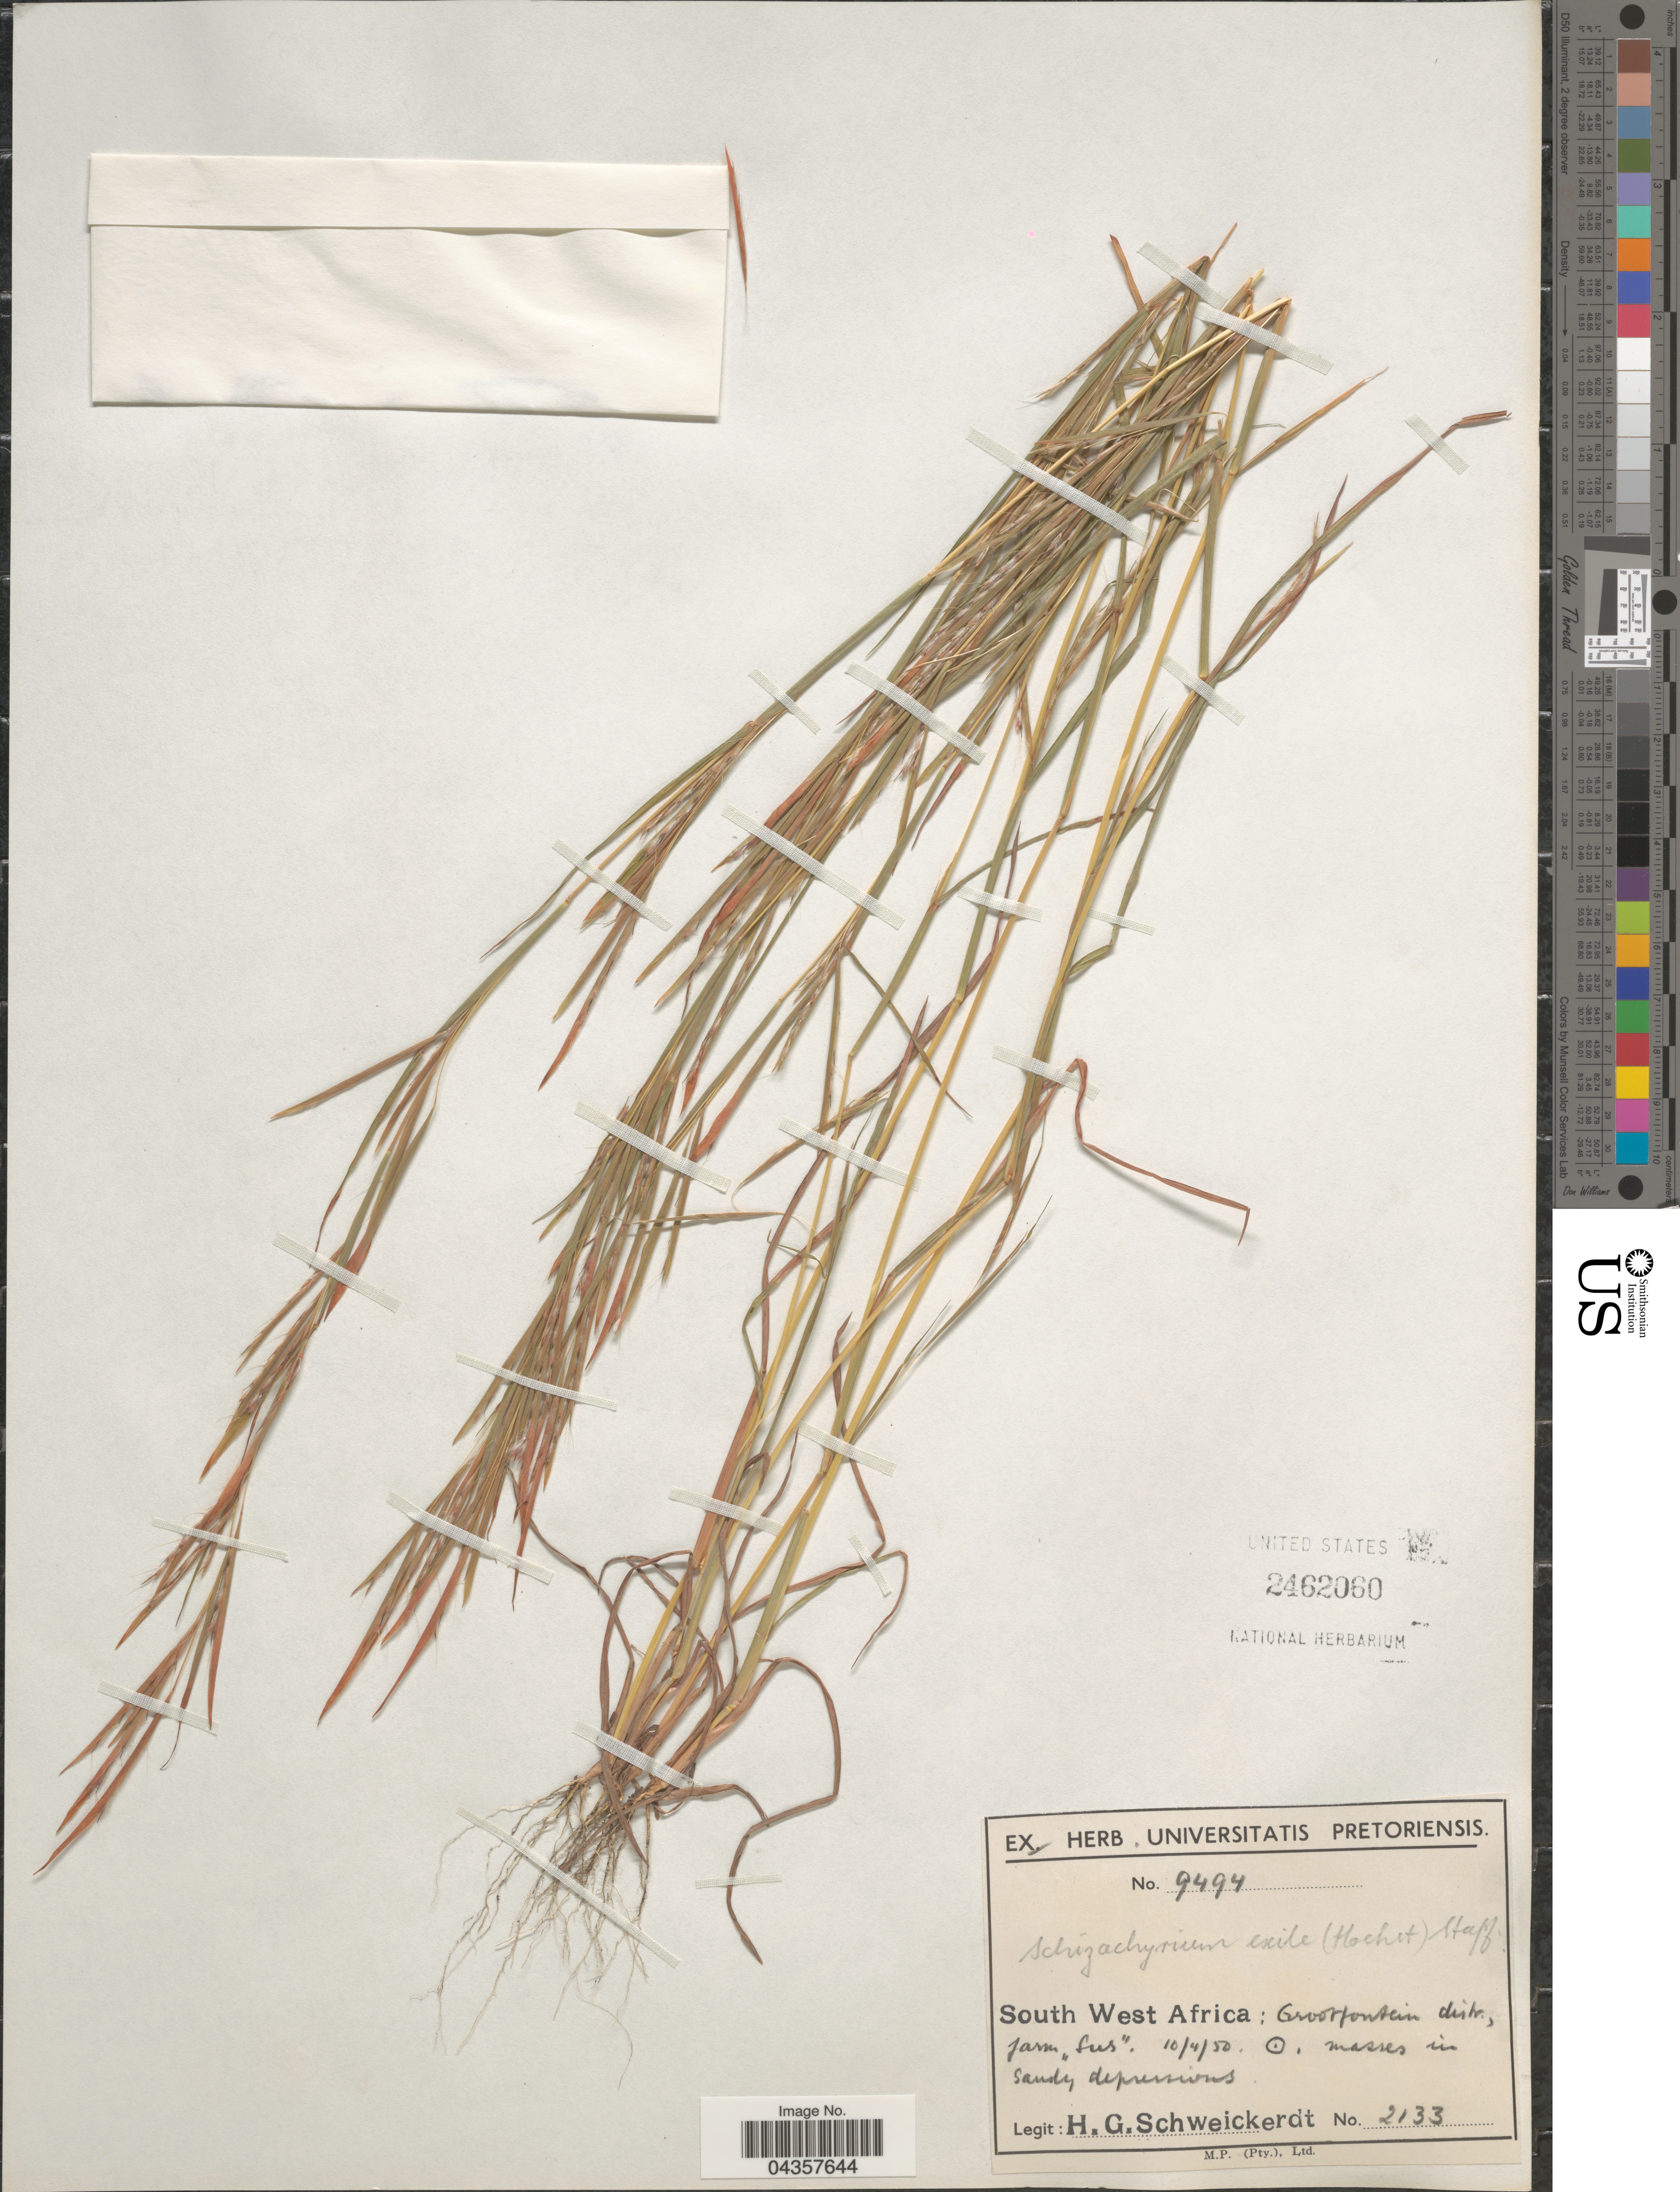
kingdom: Plantae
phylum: Tracheophyta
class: Liliopsida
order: Poales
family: Poaceae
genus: Schizachyrium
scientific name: Schizachyrium exile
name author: (Hochst.) Pilg.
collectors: H. Schweickerdt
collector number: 2133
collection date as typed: Transcribed d/m/y: 10/4/50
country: Namibia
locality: South West Africa: Grootfontein distr., farm "Sus".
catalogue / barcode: US 2462060